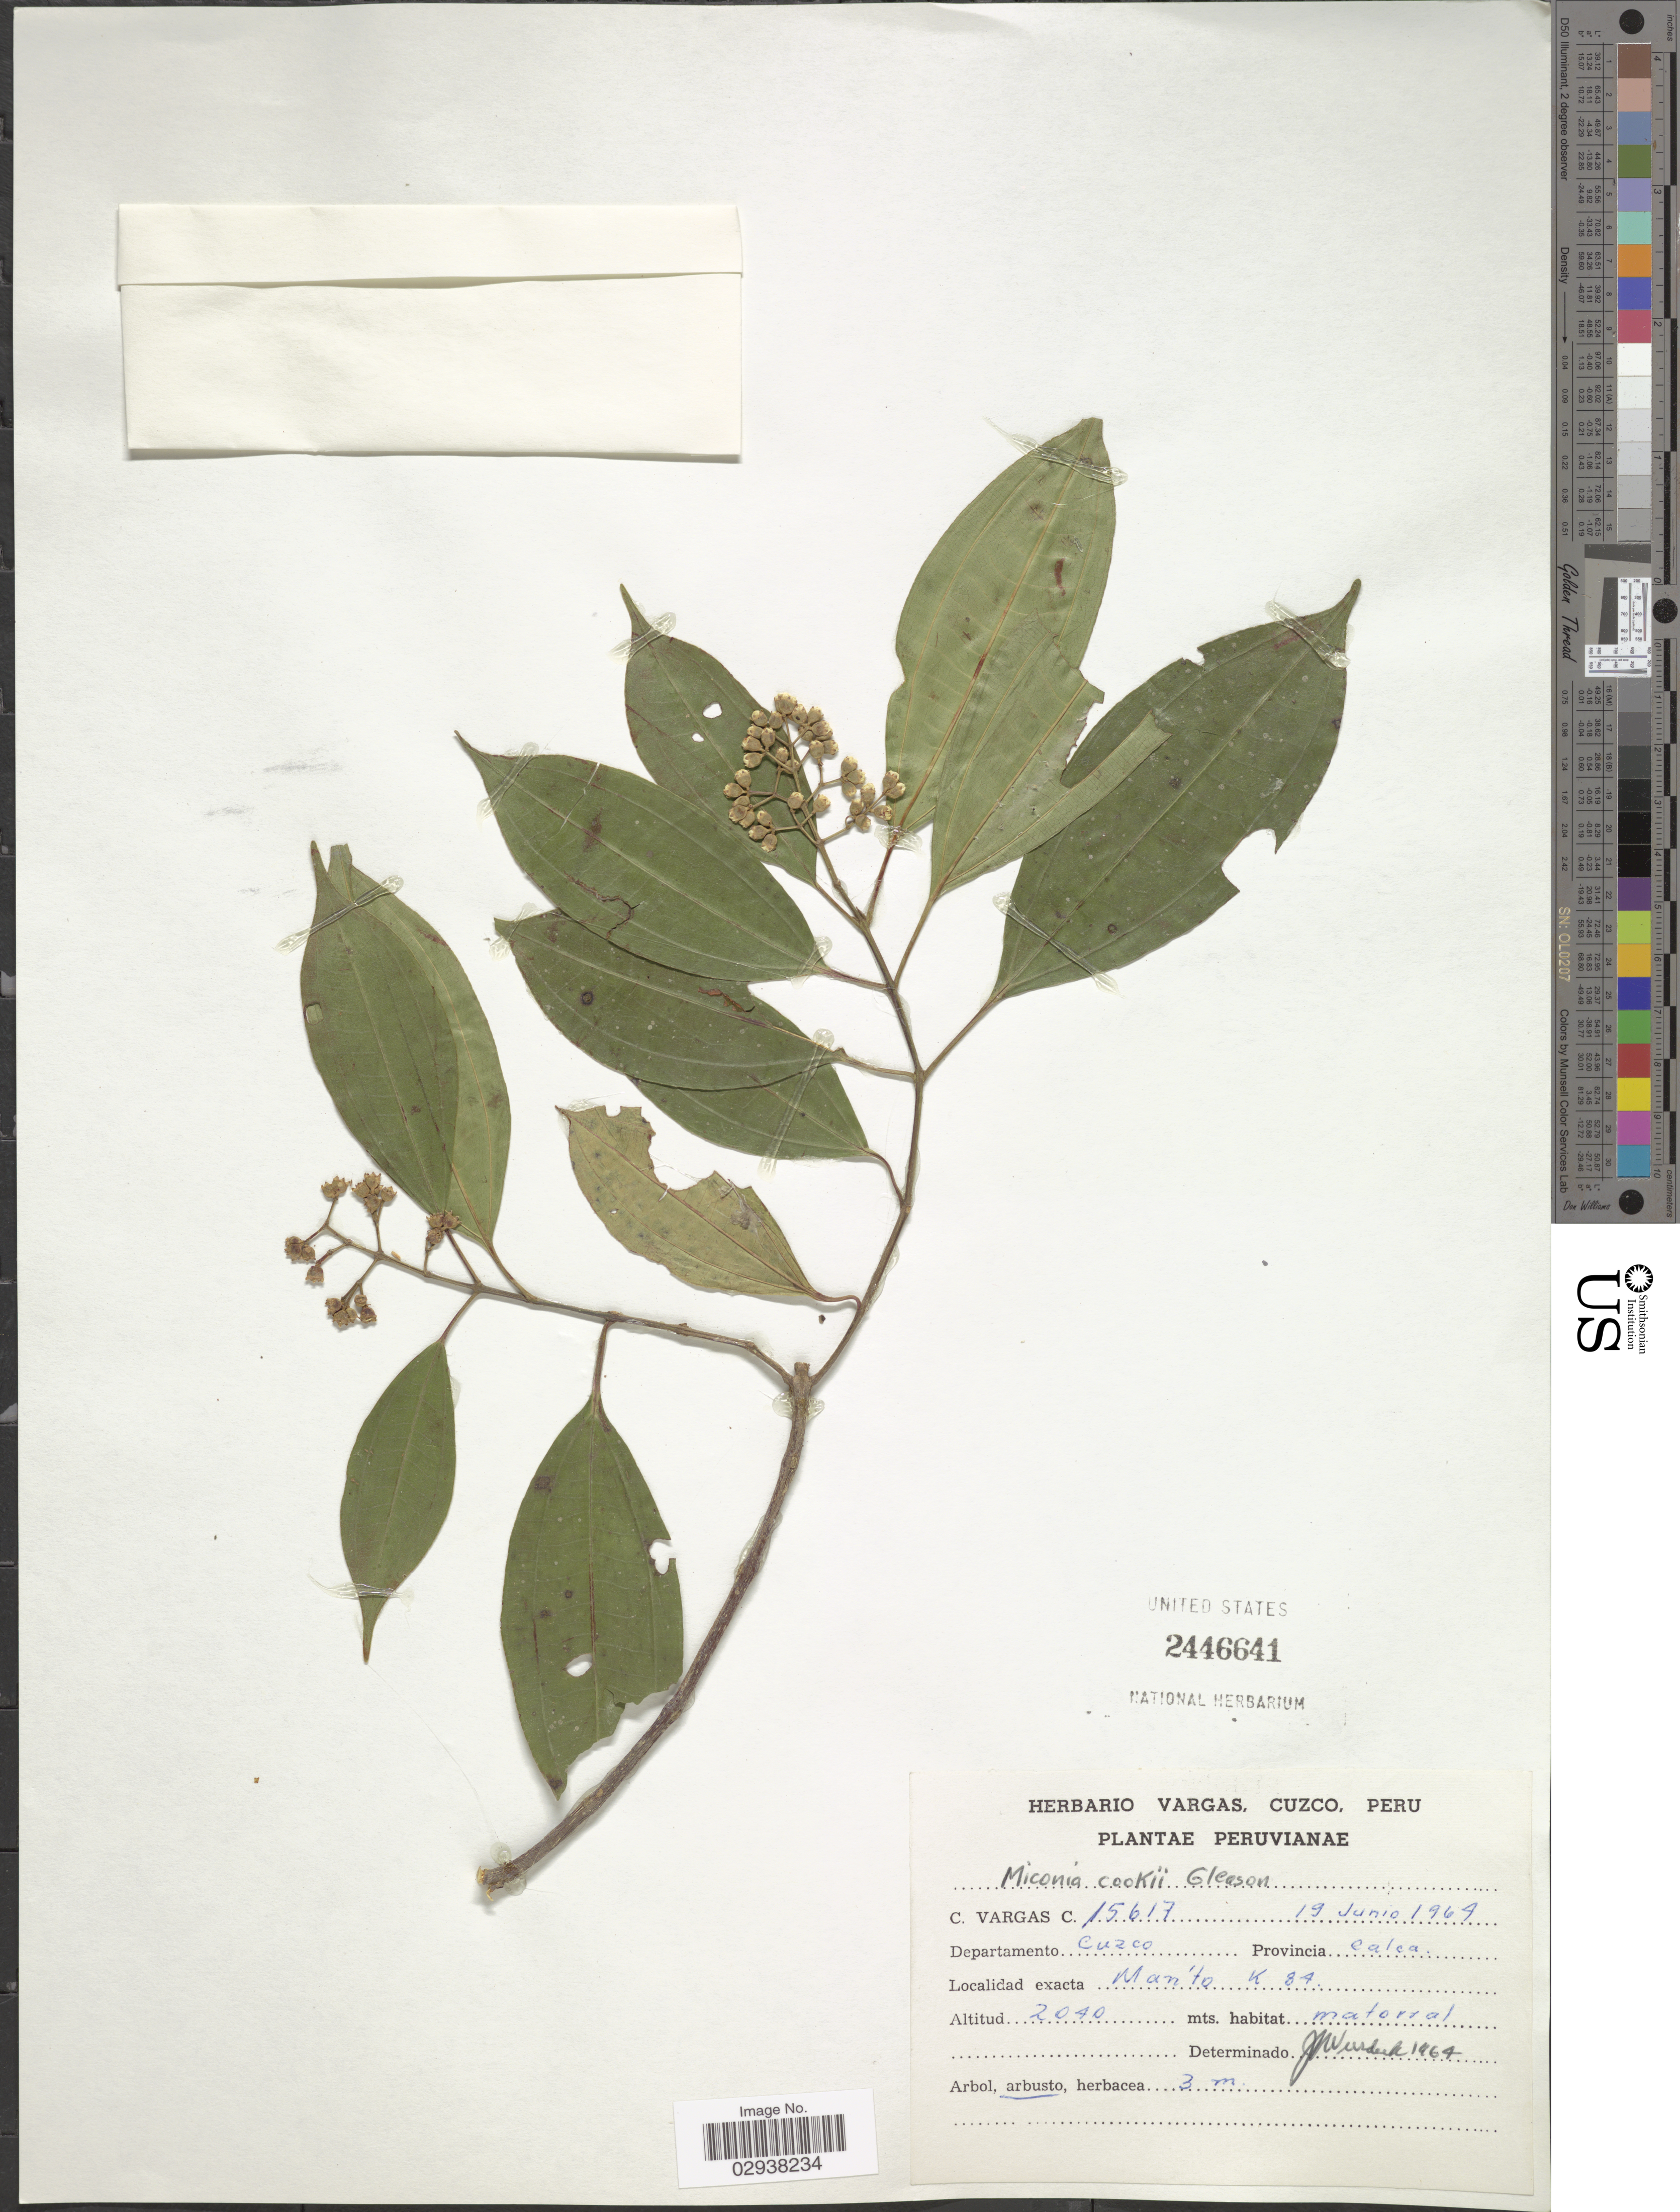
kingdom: Plantae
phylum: Tracheophyta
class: Magnoliopsida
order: Myrtales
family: Melastomataceae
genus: Miconia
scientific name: Miconia cookii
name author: Gleason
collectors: C. Vargas Calderón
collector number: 15617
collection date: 1964-06-19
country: Peru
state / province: Cusco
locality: Departamento Cuzco. Provincia Calca. Man'to [Manto] K 84.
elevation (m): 2040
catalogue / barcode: US 2446641